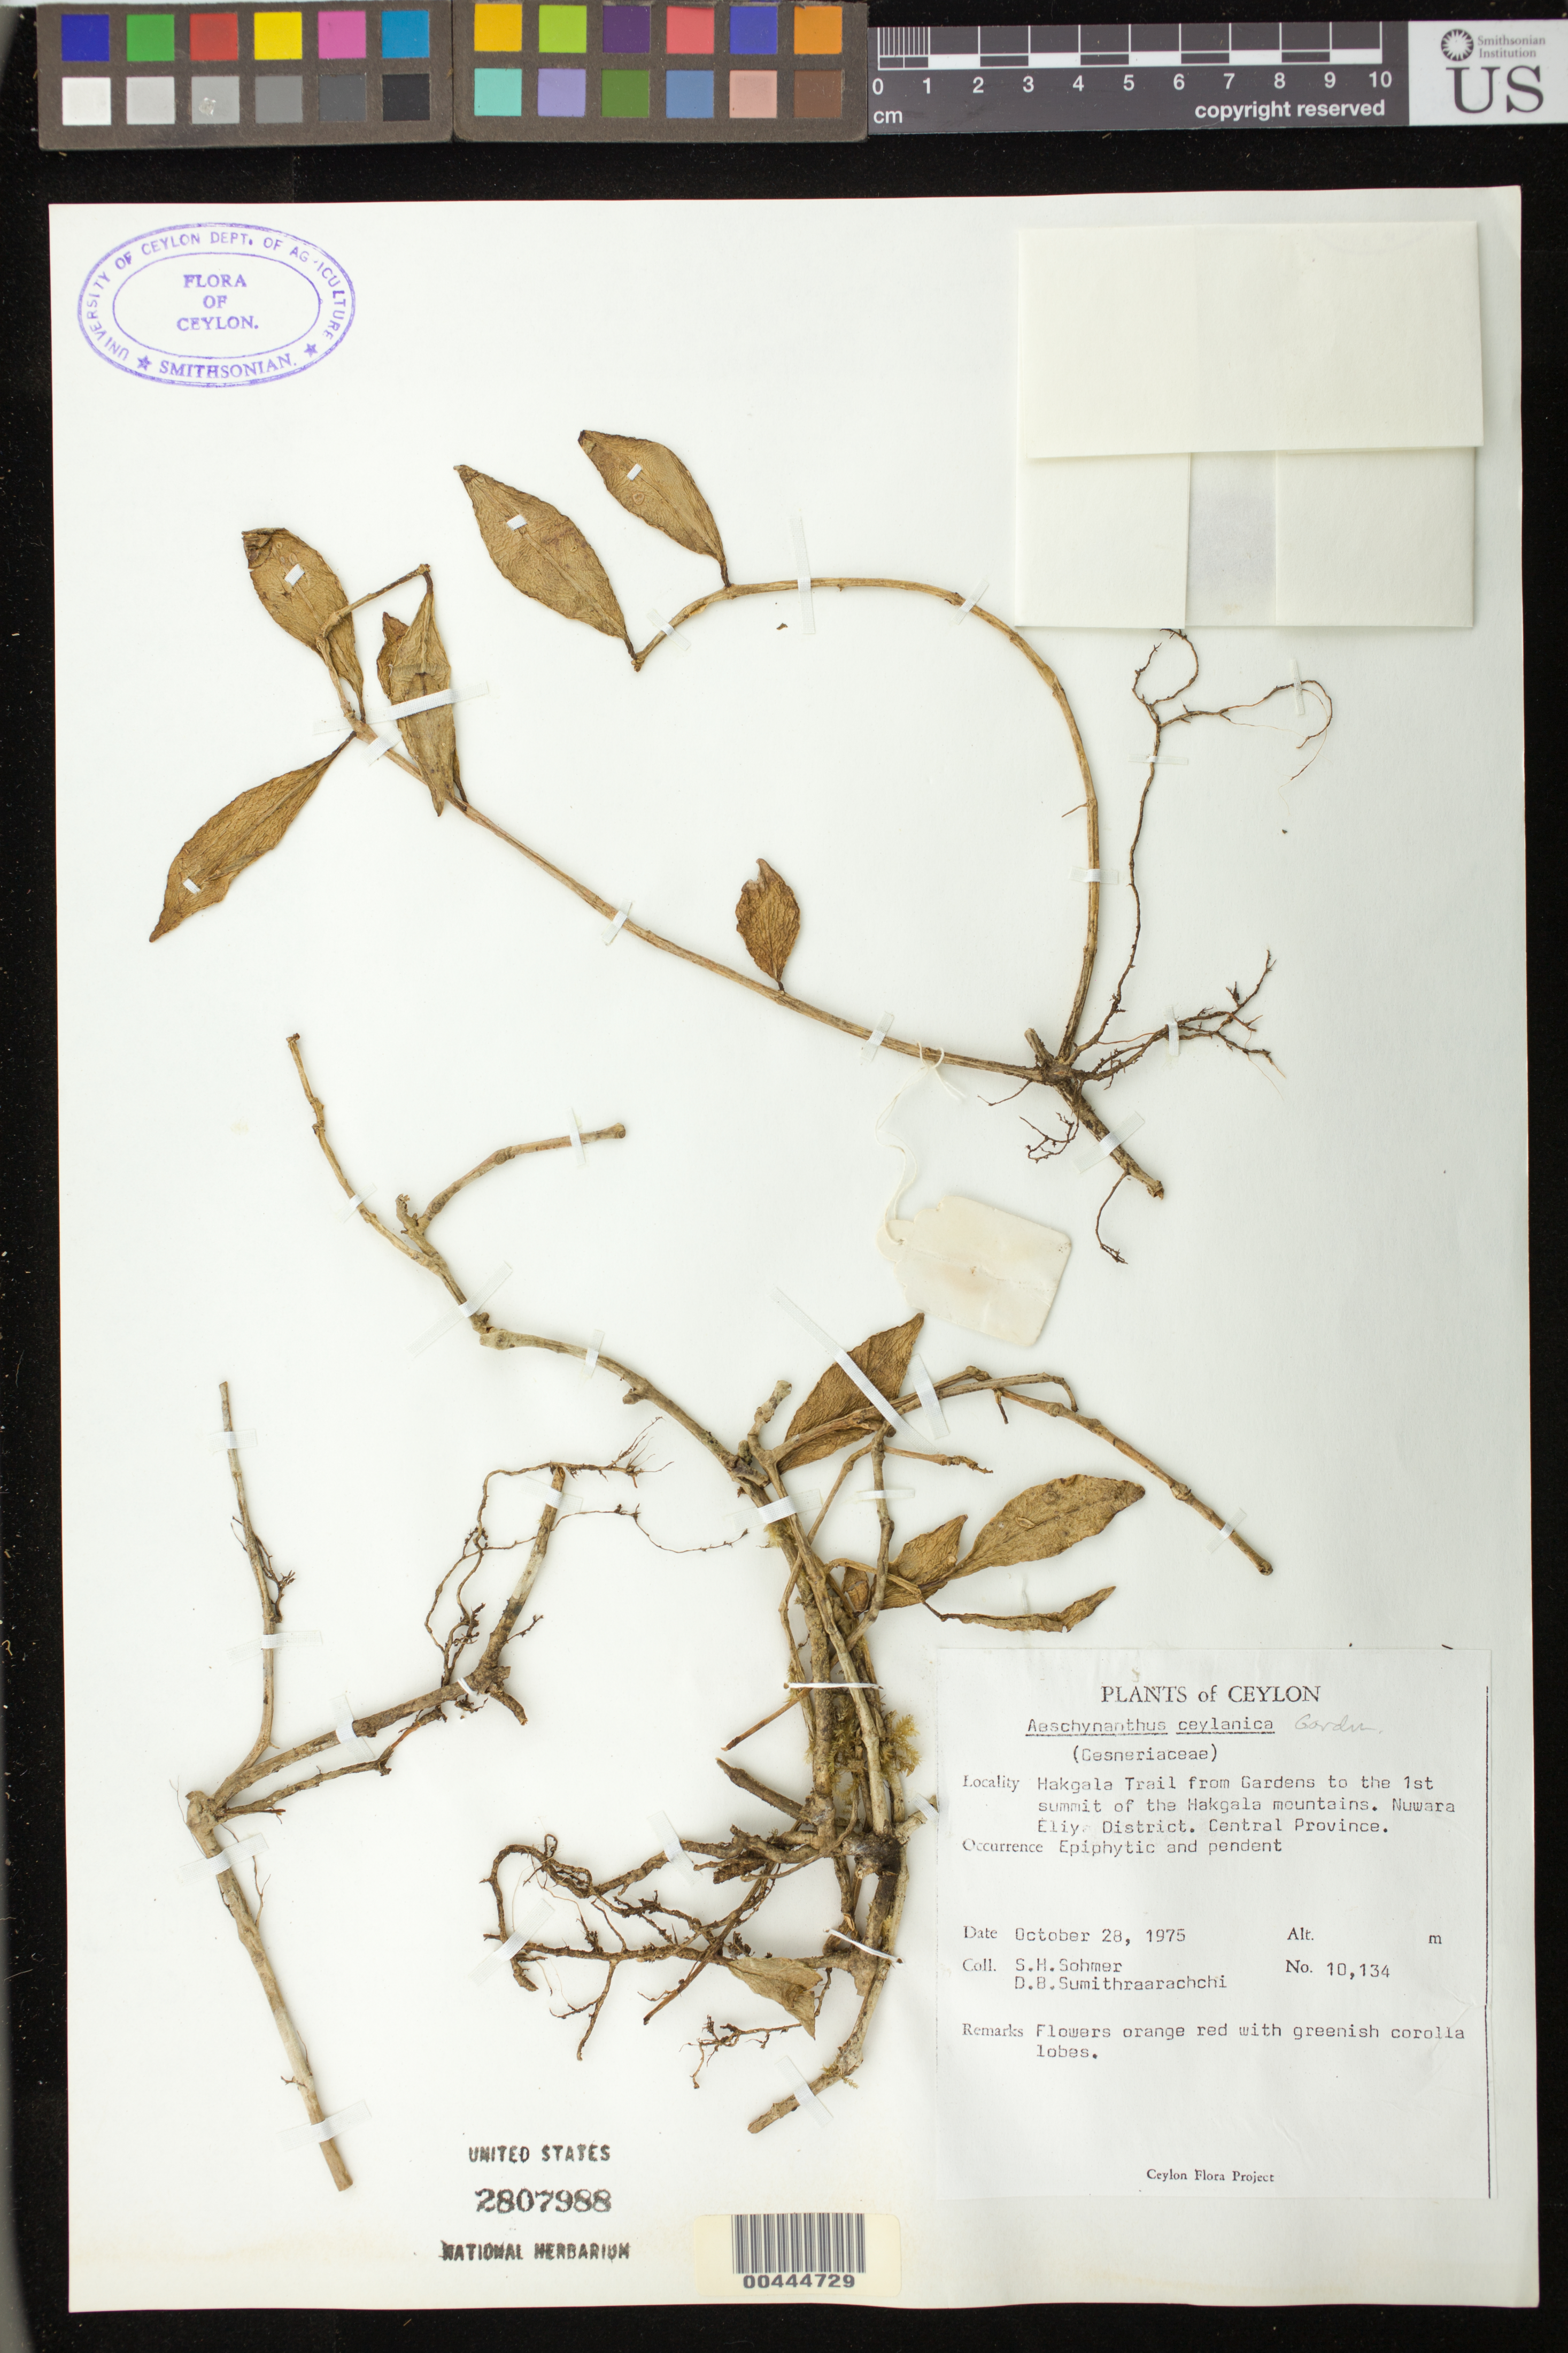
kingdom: Plantae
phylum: Tracheophyta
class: Magnoliopsida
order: Lamiales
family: Gesneriaceae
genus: Aeschynanthus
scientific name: Aeschynanthus ceylanicus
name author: Gardner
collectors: S. H. Sohmer & D. B. Sumithraarachchi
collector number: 10134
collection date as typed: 28 Oct 1975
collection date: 1975-10-28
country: Sri Lanka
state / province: Central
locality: Nuara eliya dist., Hakgala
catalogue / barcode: US 2807988